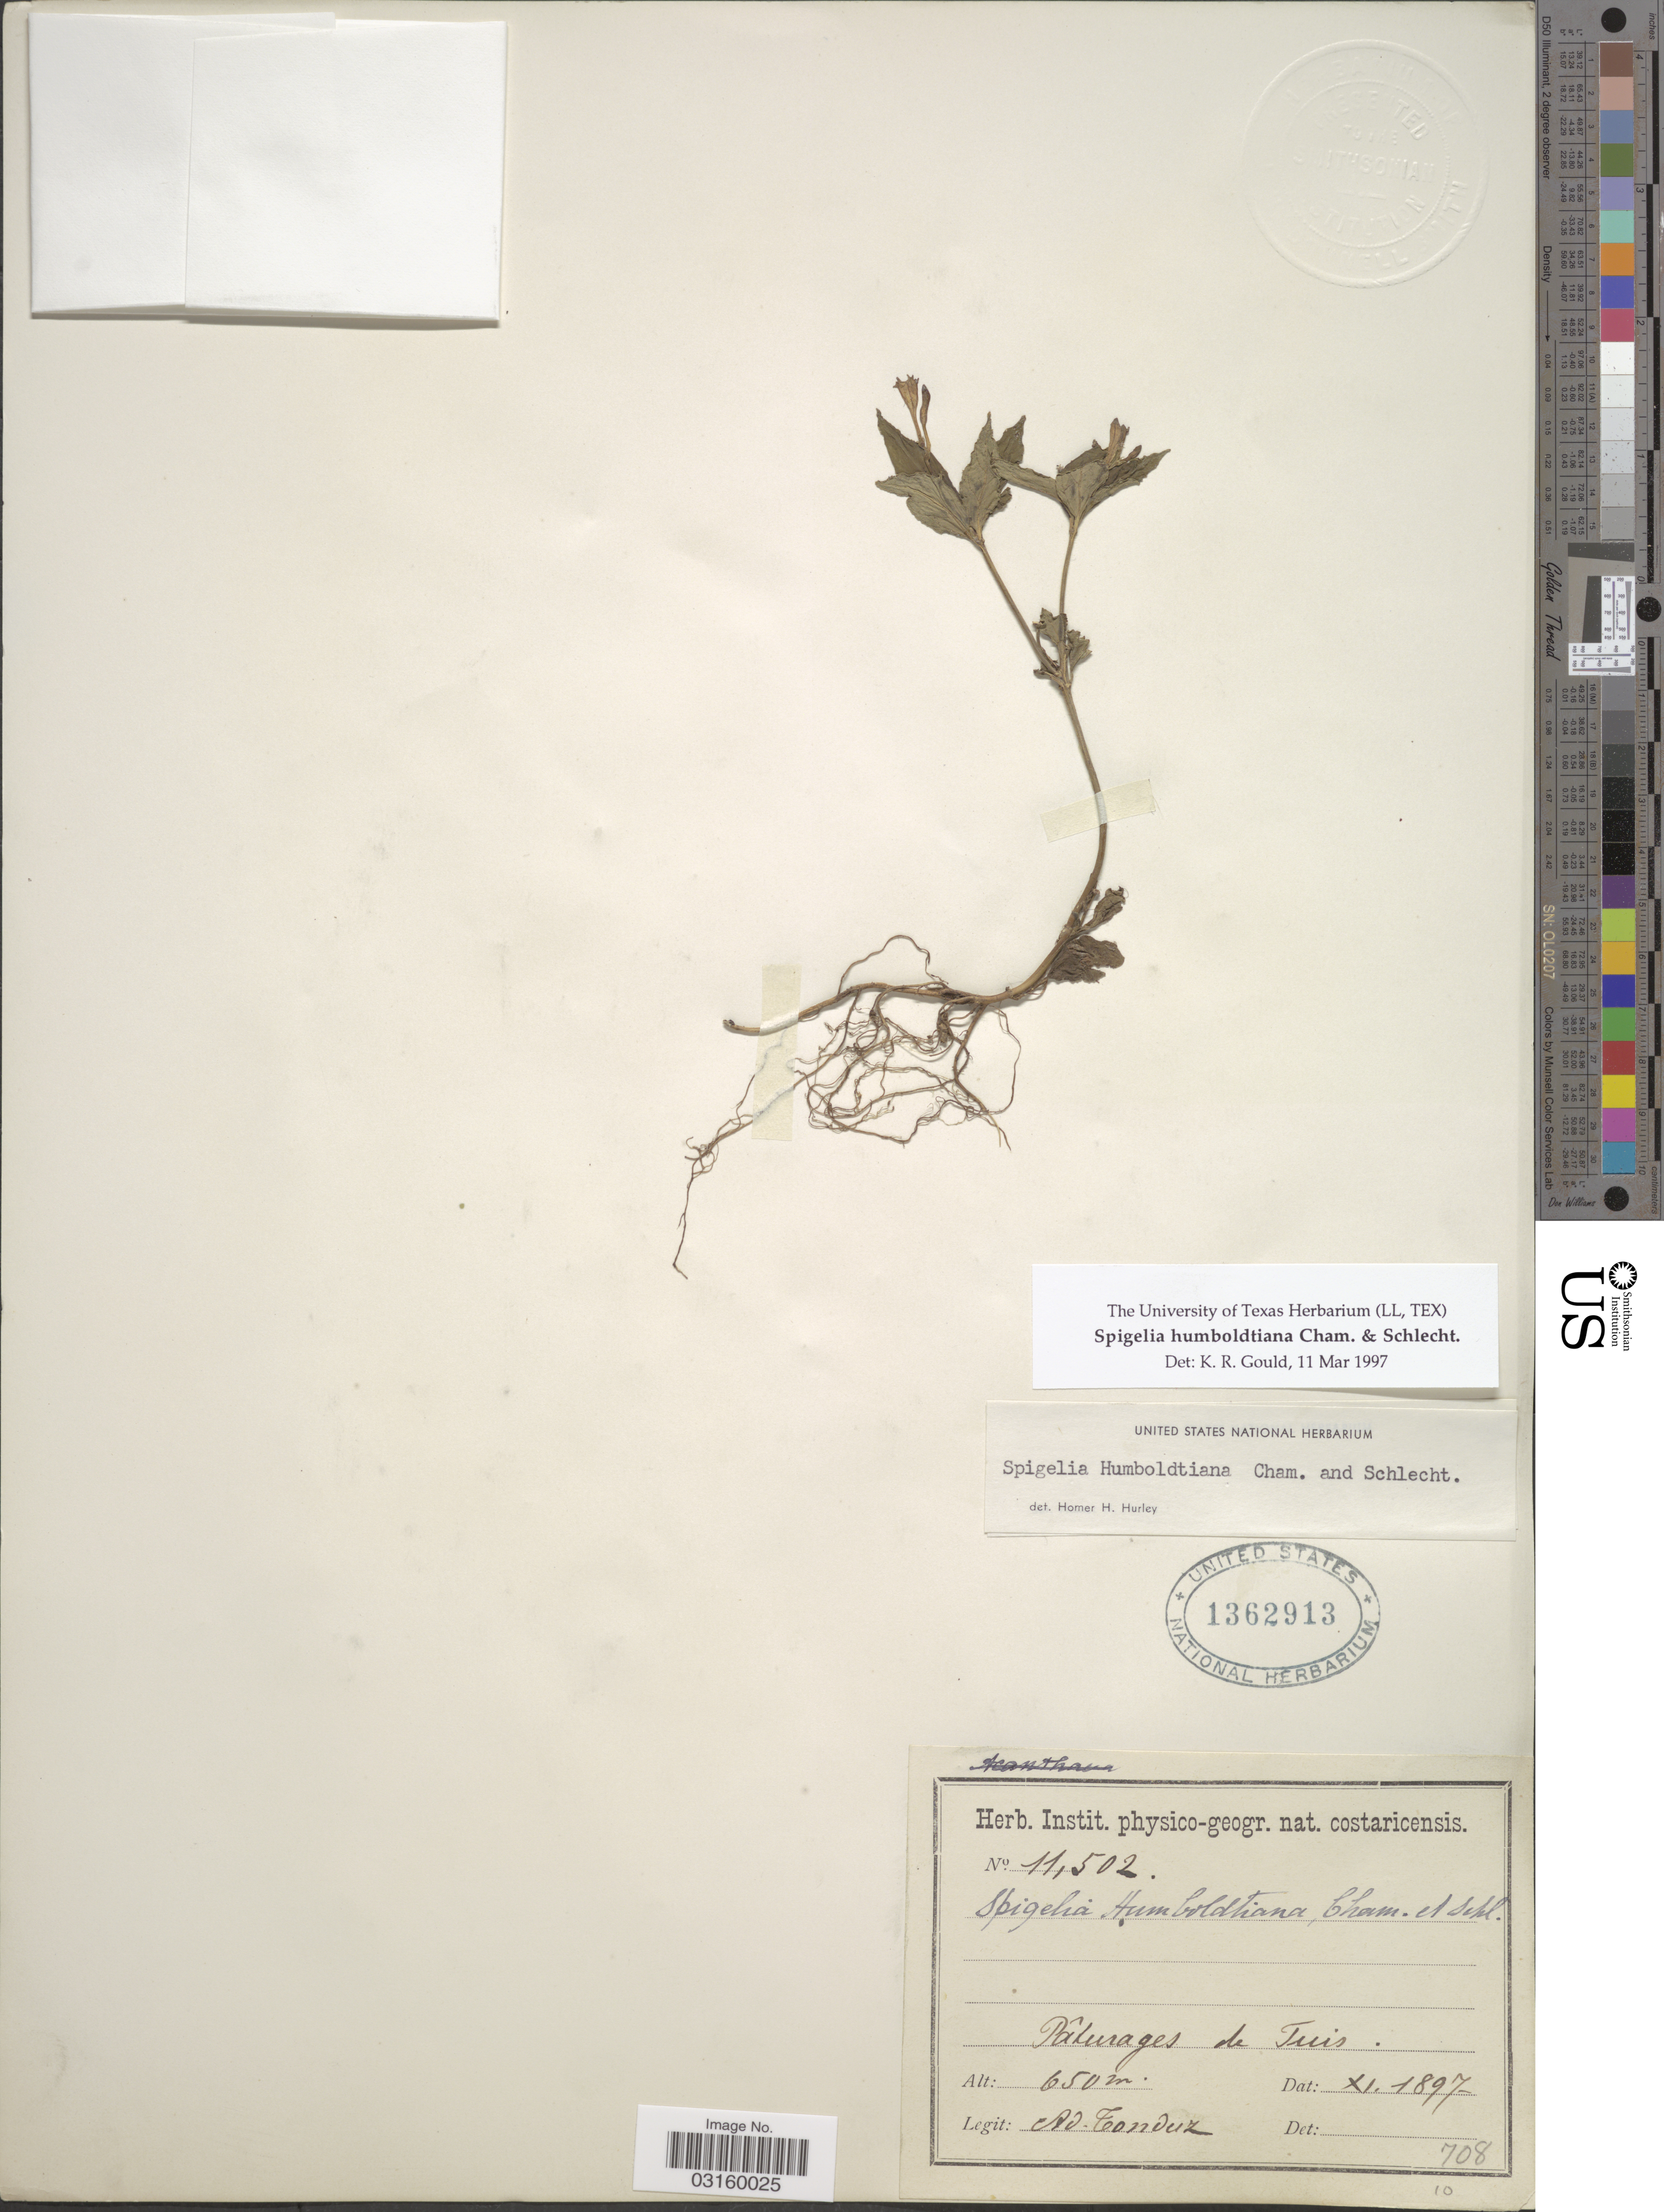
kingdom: Plantae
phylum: Tracheophyta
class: Magnoliopsida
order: Gentianales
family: Loganiaceae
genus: Spigelia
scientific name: Spigelia humboldtiana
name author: Cham. & Schltdl.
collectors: A. Tonduz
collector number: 11502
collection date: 1897-11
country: Costa Rica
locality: Pâturages de Tuis.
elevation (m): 650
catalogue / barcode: US 1362913